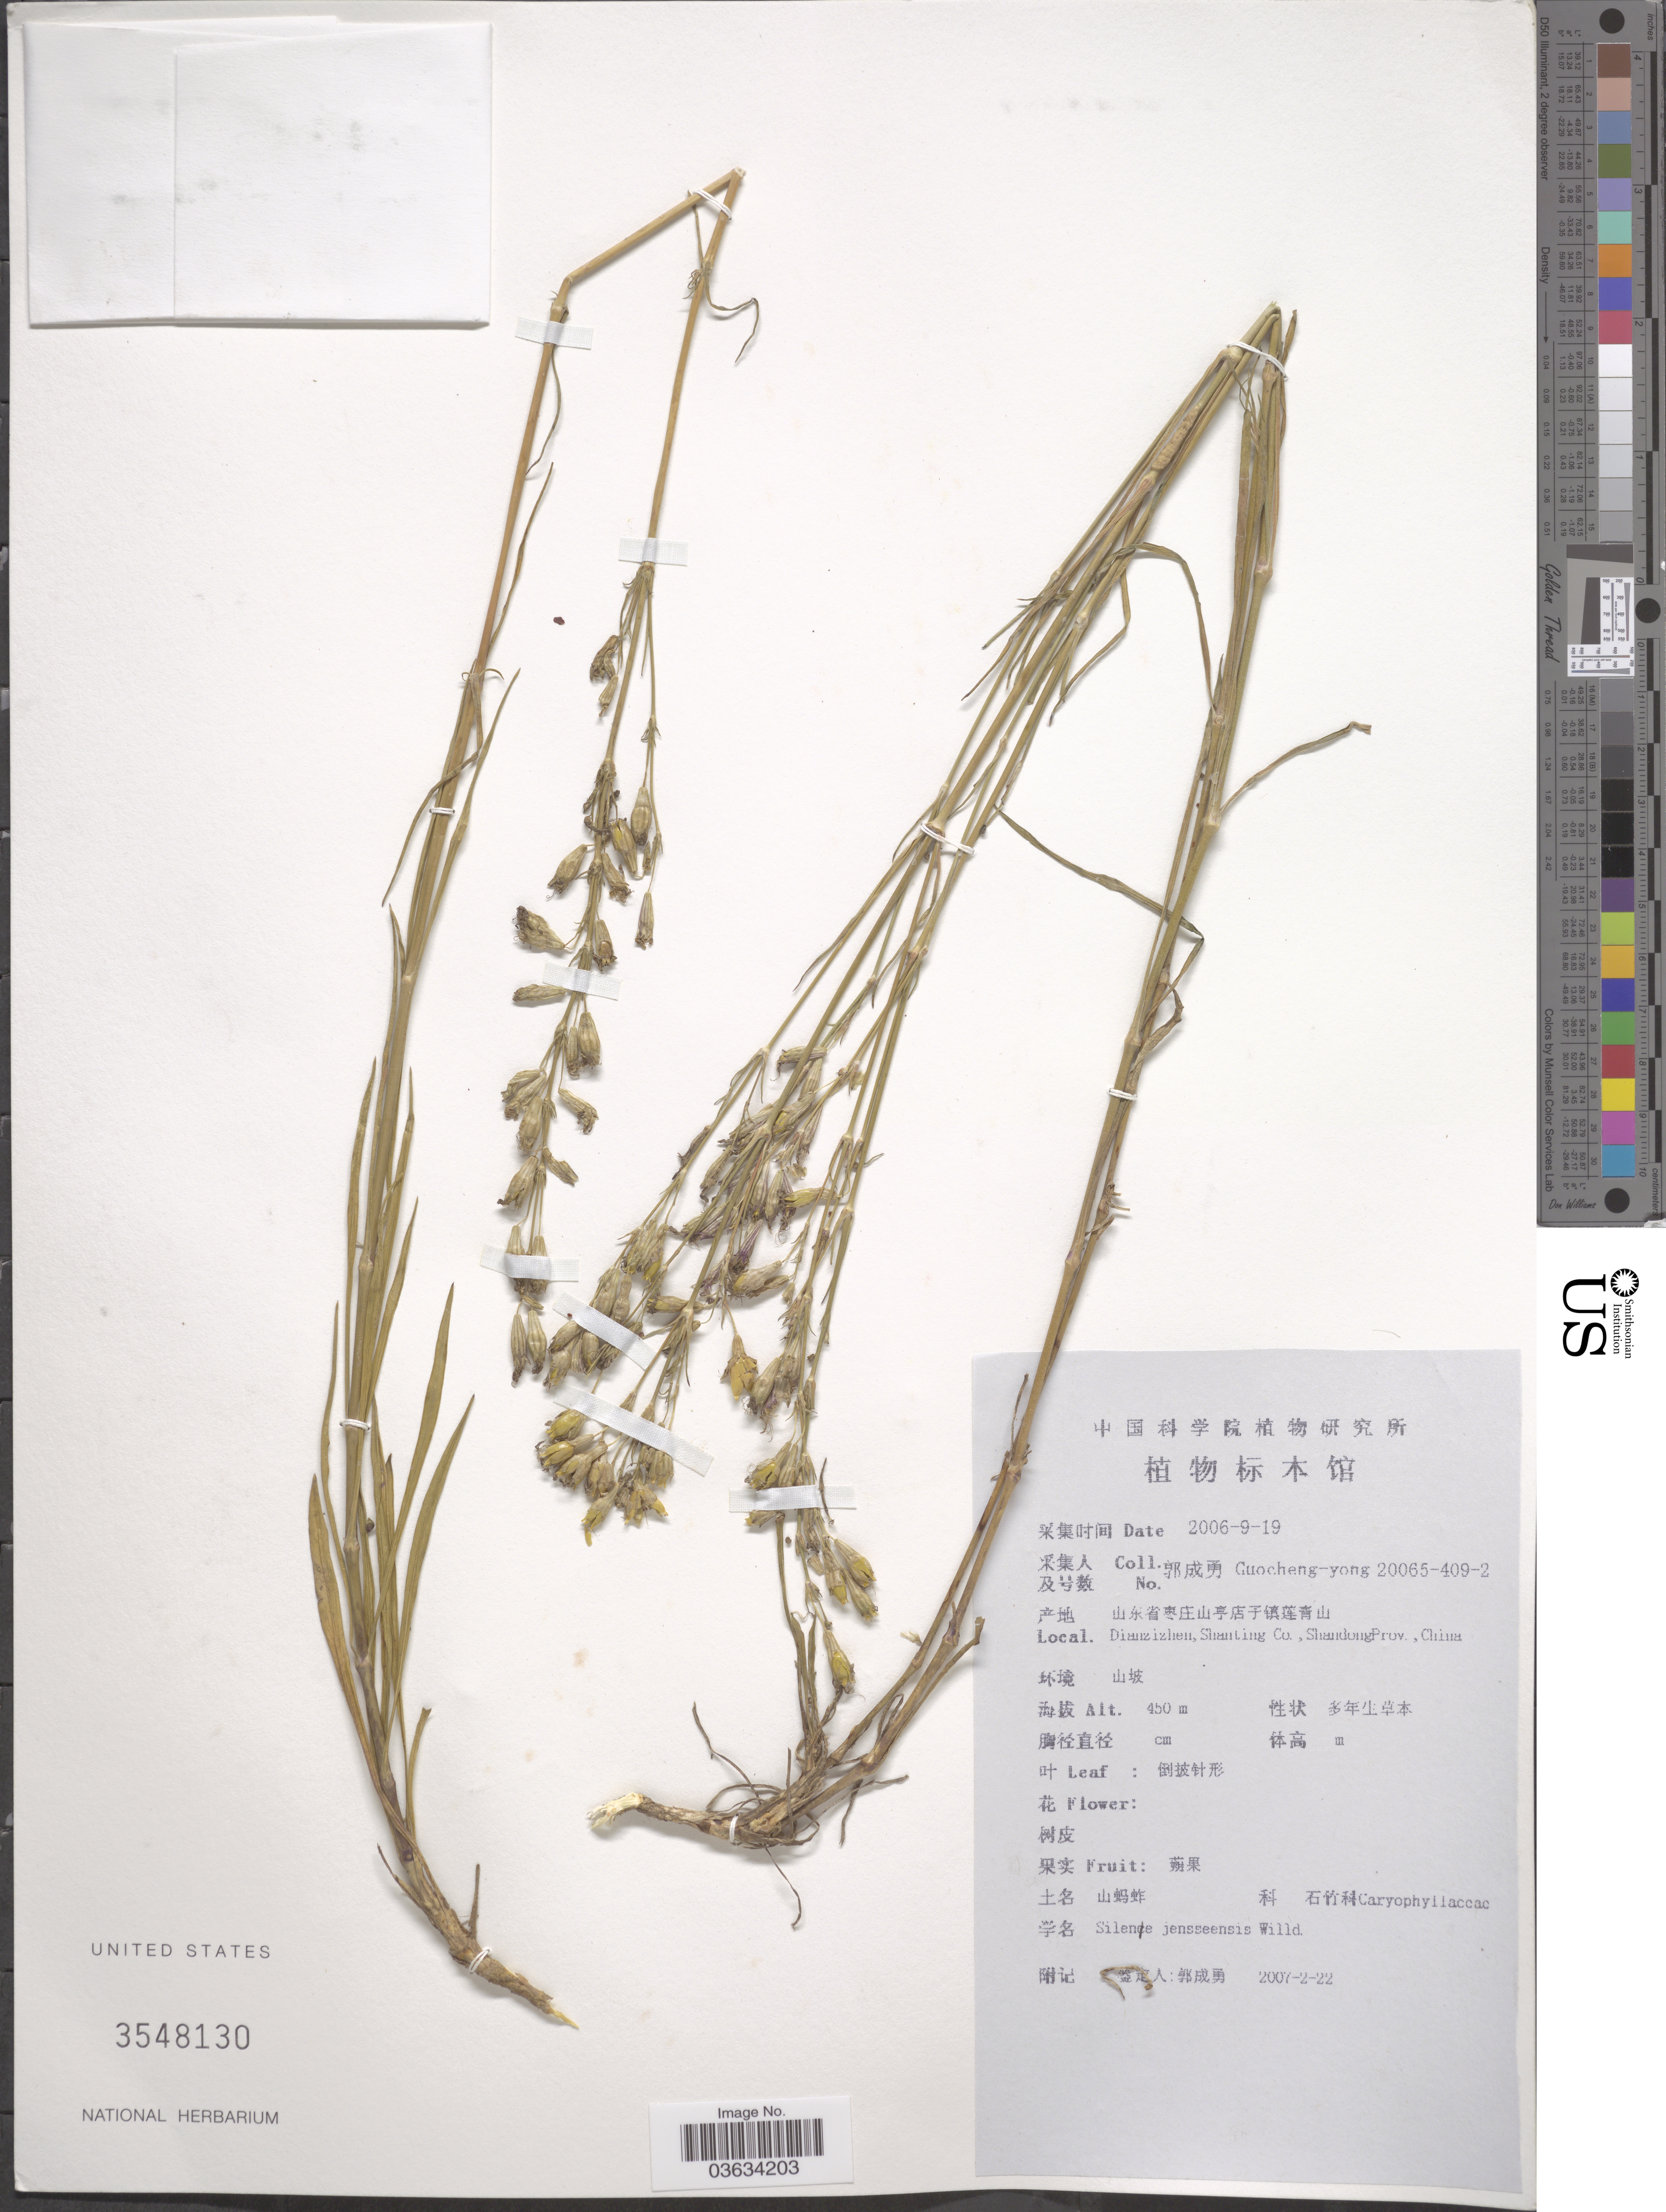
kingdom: Plantae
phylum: Tracheophyta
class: Magnoliopsida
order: Caryophyllales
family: Caryophyllaceae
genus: Silene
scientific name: Silene jenisseensis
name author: Willd.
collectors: Guo cheng-yong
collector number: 20065-409-2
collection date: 2006-09-19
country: China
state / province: Shandong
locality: Dianzizhen, Shanting Co.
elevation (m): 450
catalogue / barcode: US 3548130